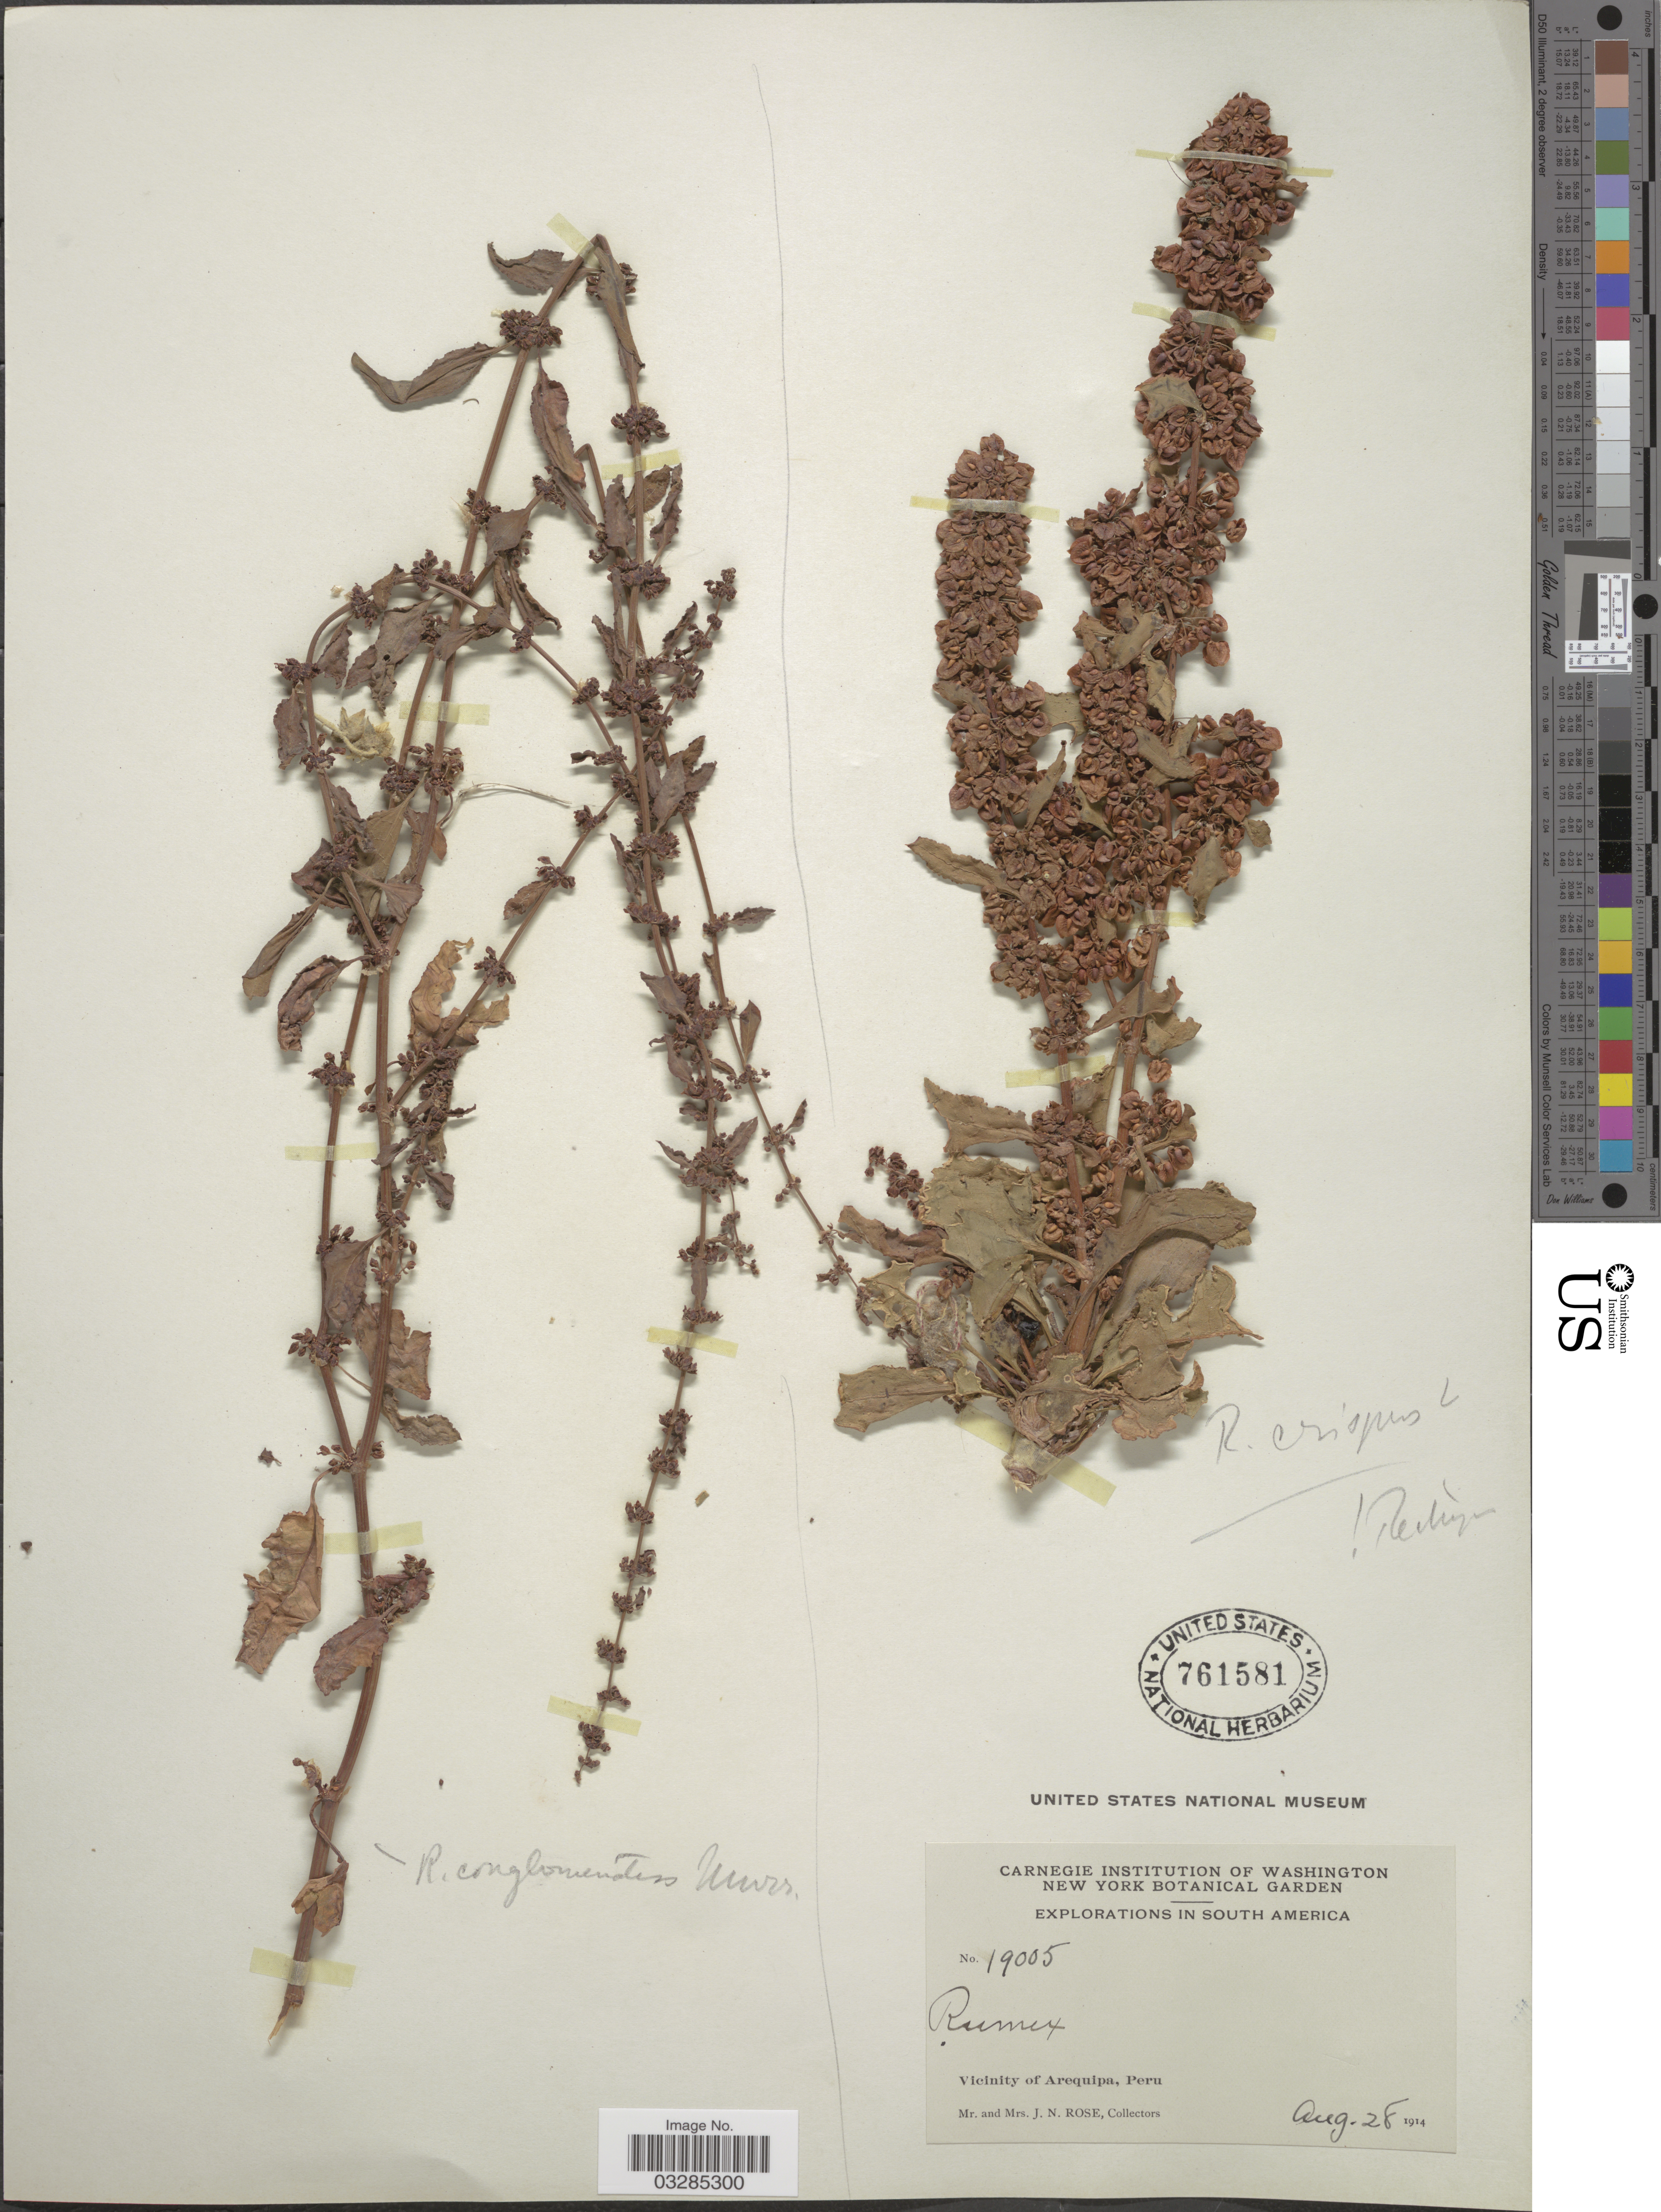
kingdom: Plantae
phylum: Tracheophyta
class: Magnoliopsida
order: Caryophyllales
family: Polygonaceae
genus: Rumex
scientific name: Rumex crispus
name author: L.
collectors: J. N. Rose & L. B. Rose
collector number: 19005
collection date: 1914-08-28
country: Peru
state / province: Arequipa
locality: Vicinity of Arequipa.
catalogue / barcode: US 761581